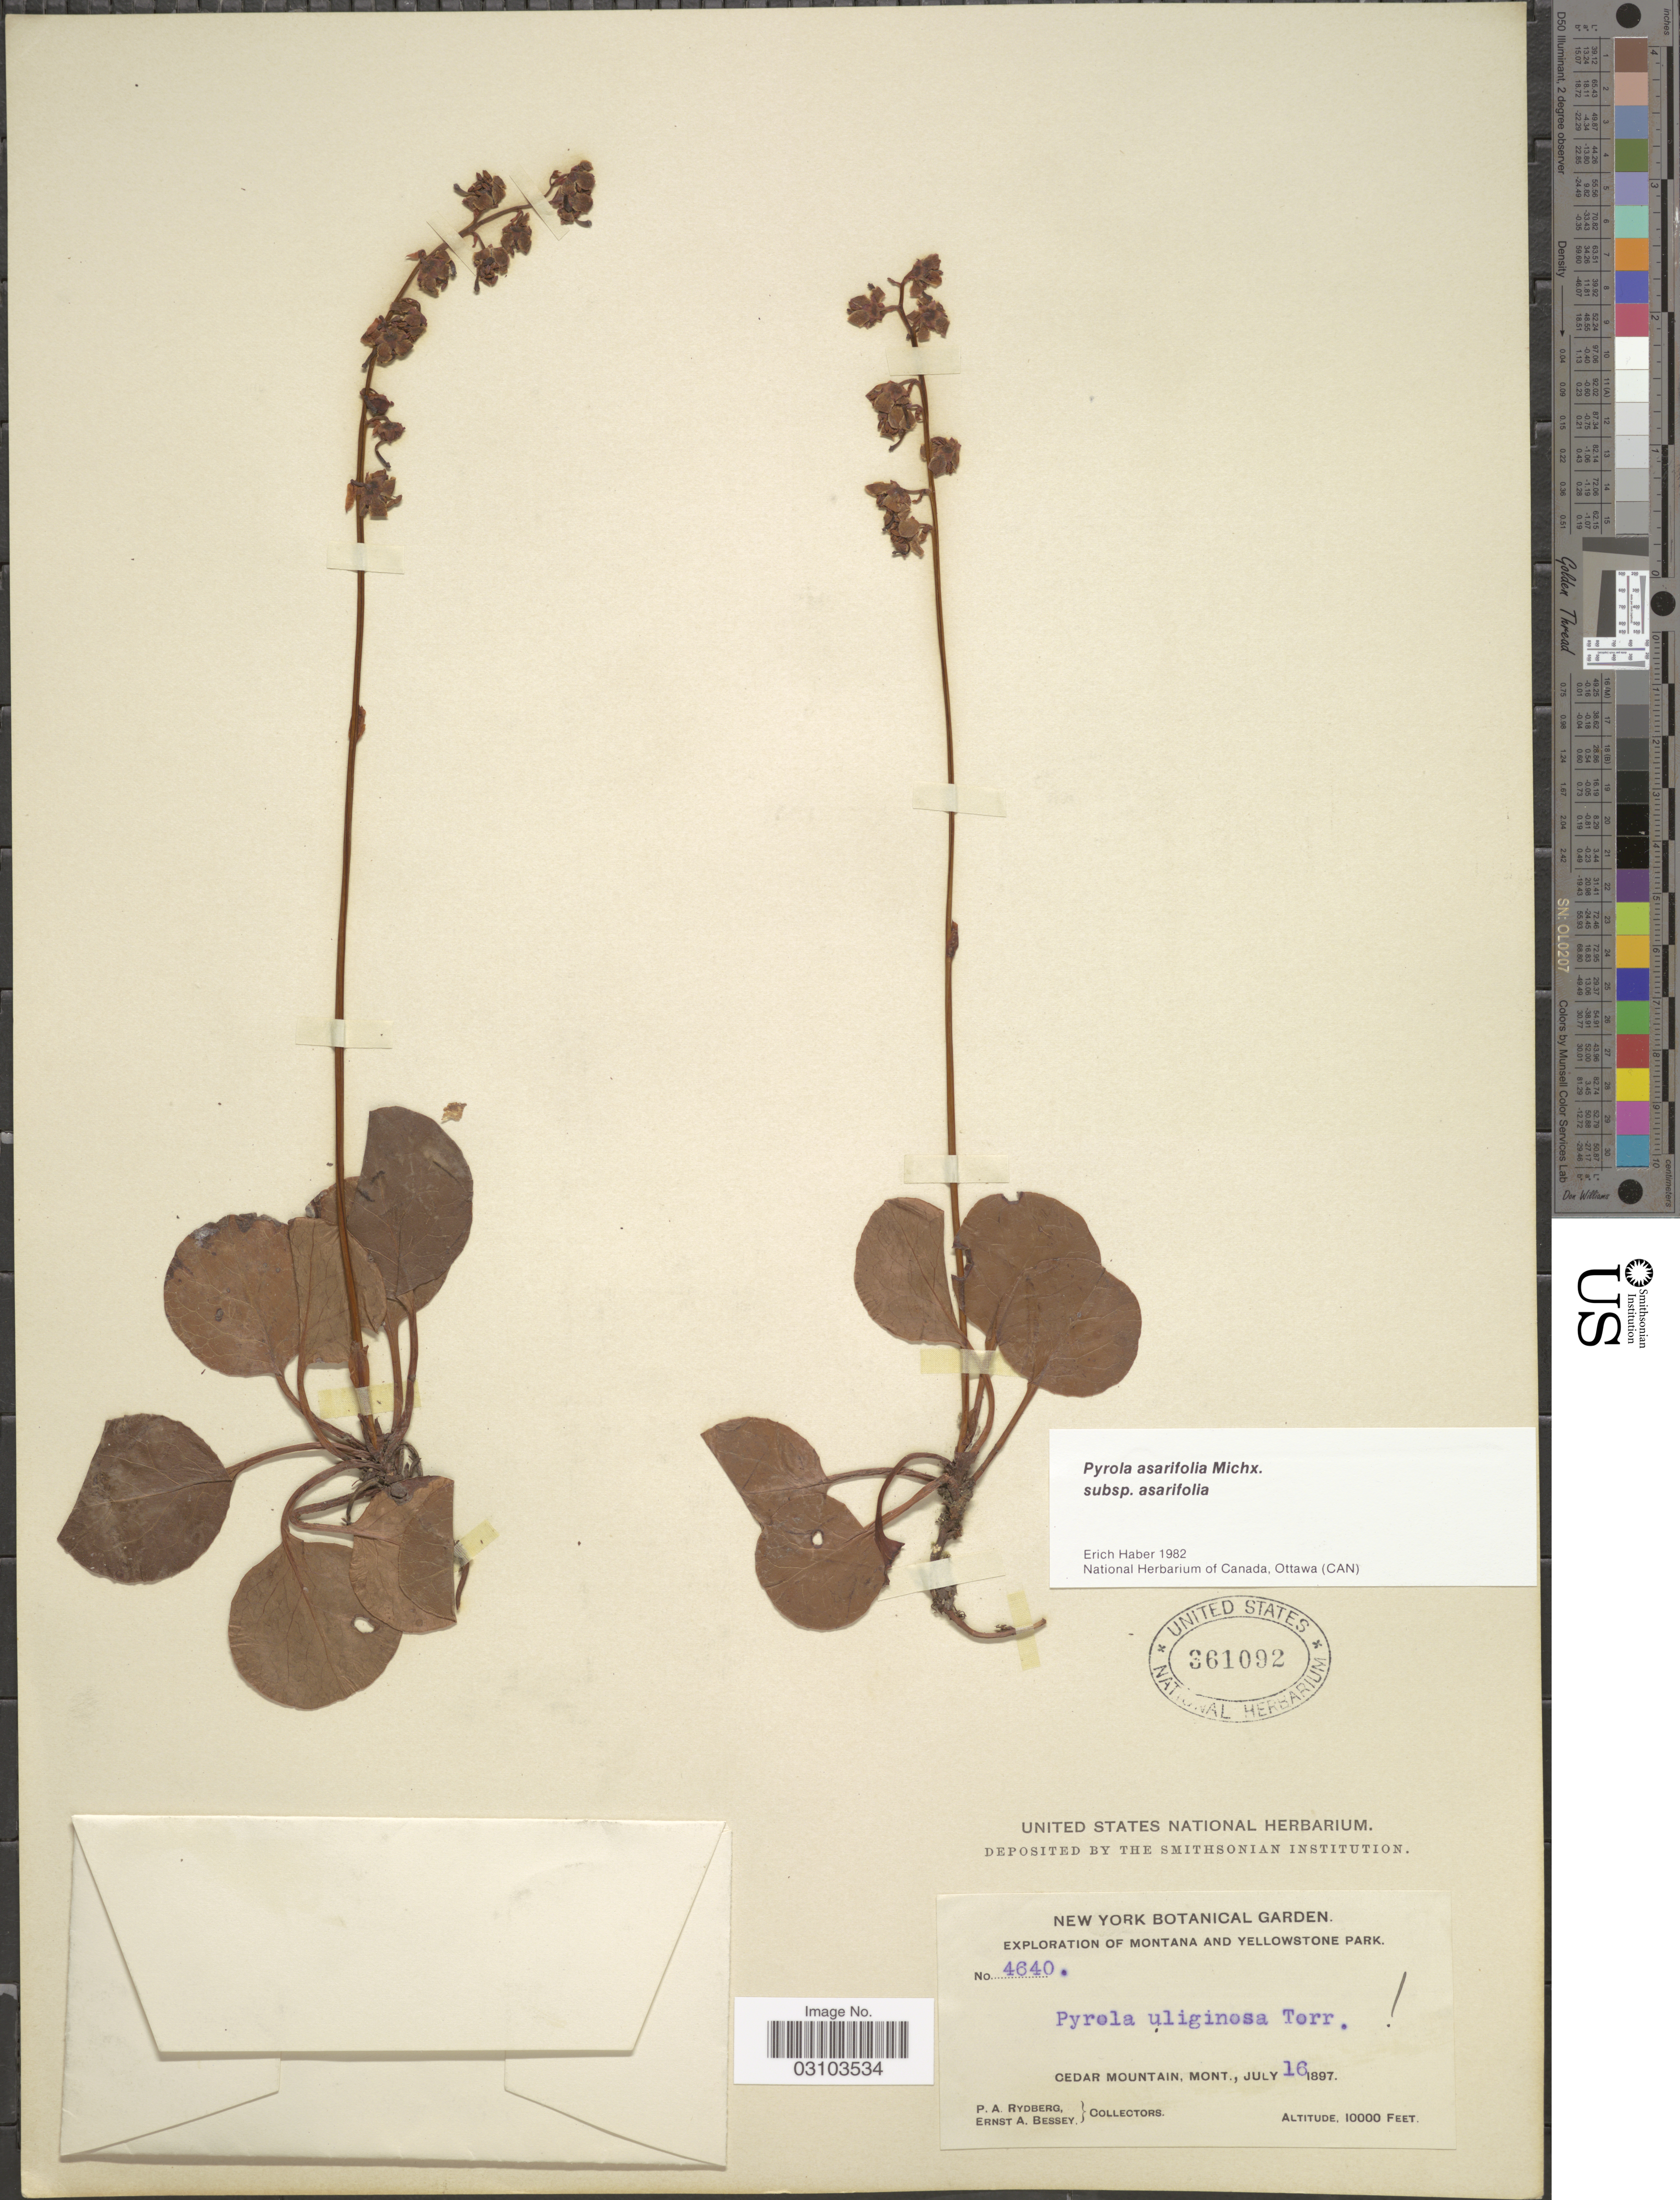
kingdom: Plantae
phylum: Tracheophyta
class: Magnoliopsida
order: Ericales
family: Ericaceae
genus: Pyrola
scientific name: Pyrola asarifolia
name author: Michx.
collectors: P. A. Rydberg & E. A. Bessey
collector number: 4640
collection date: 1897-07-16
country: United States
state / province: Montana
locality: Montana and Yellowstone Park. Cedar Mountain.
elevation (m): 3048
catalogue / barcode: US 361092